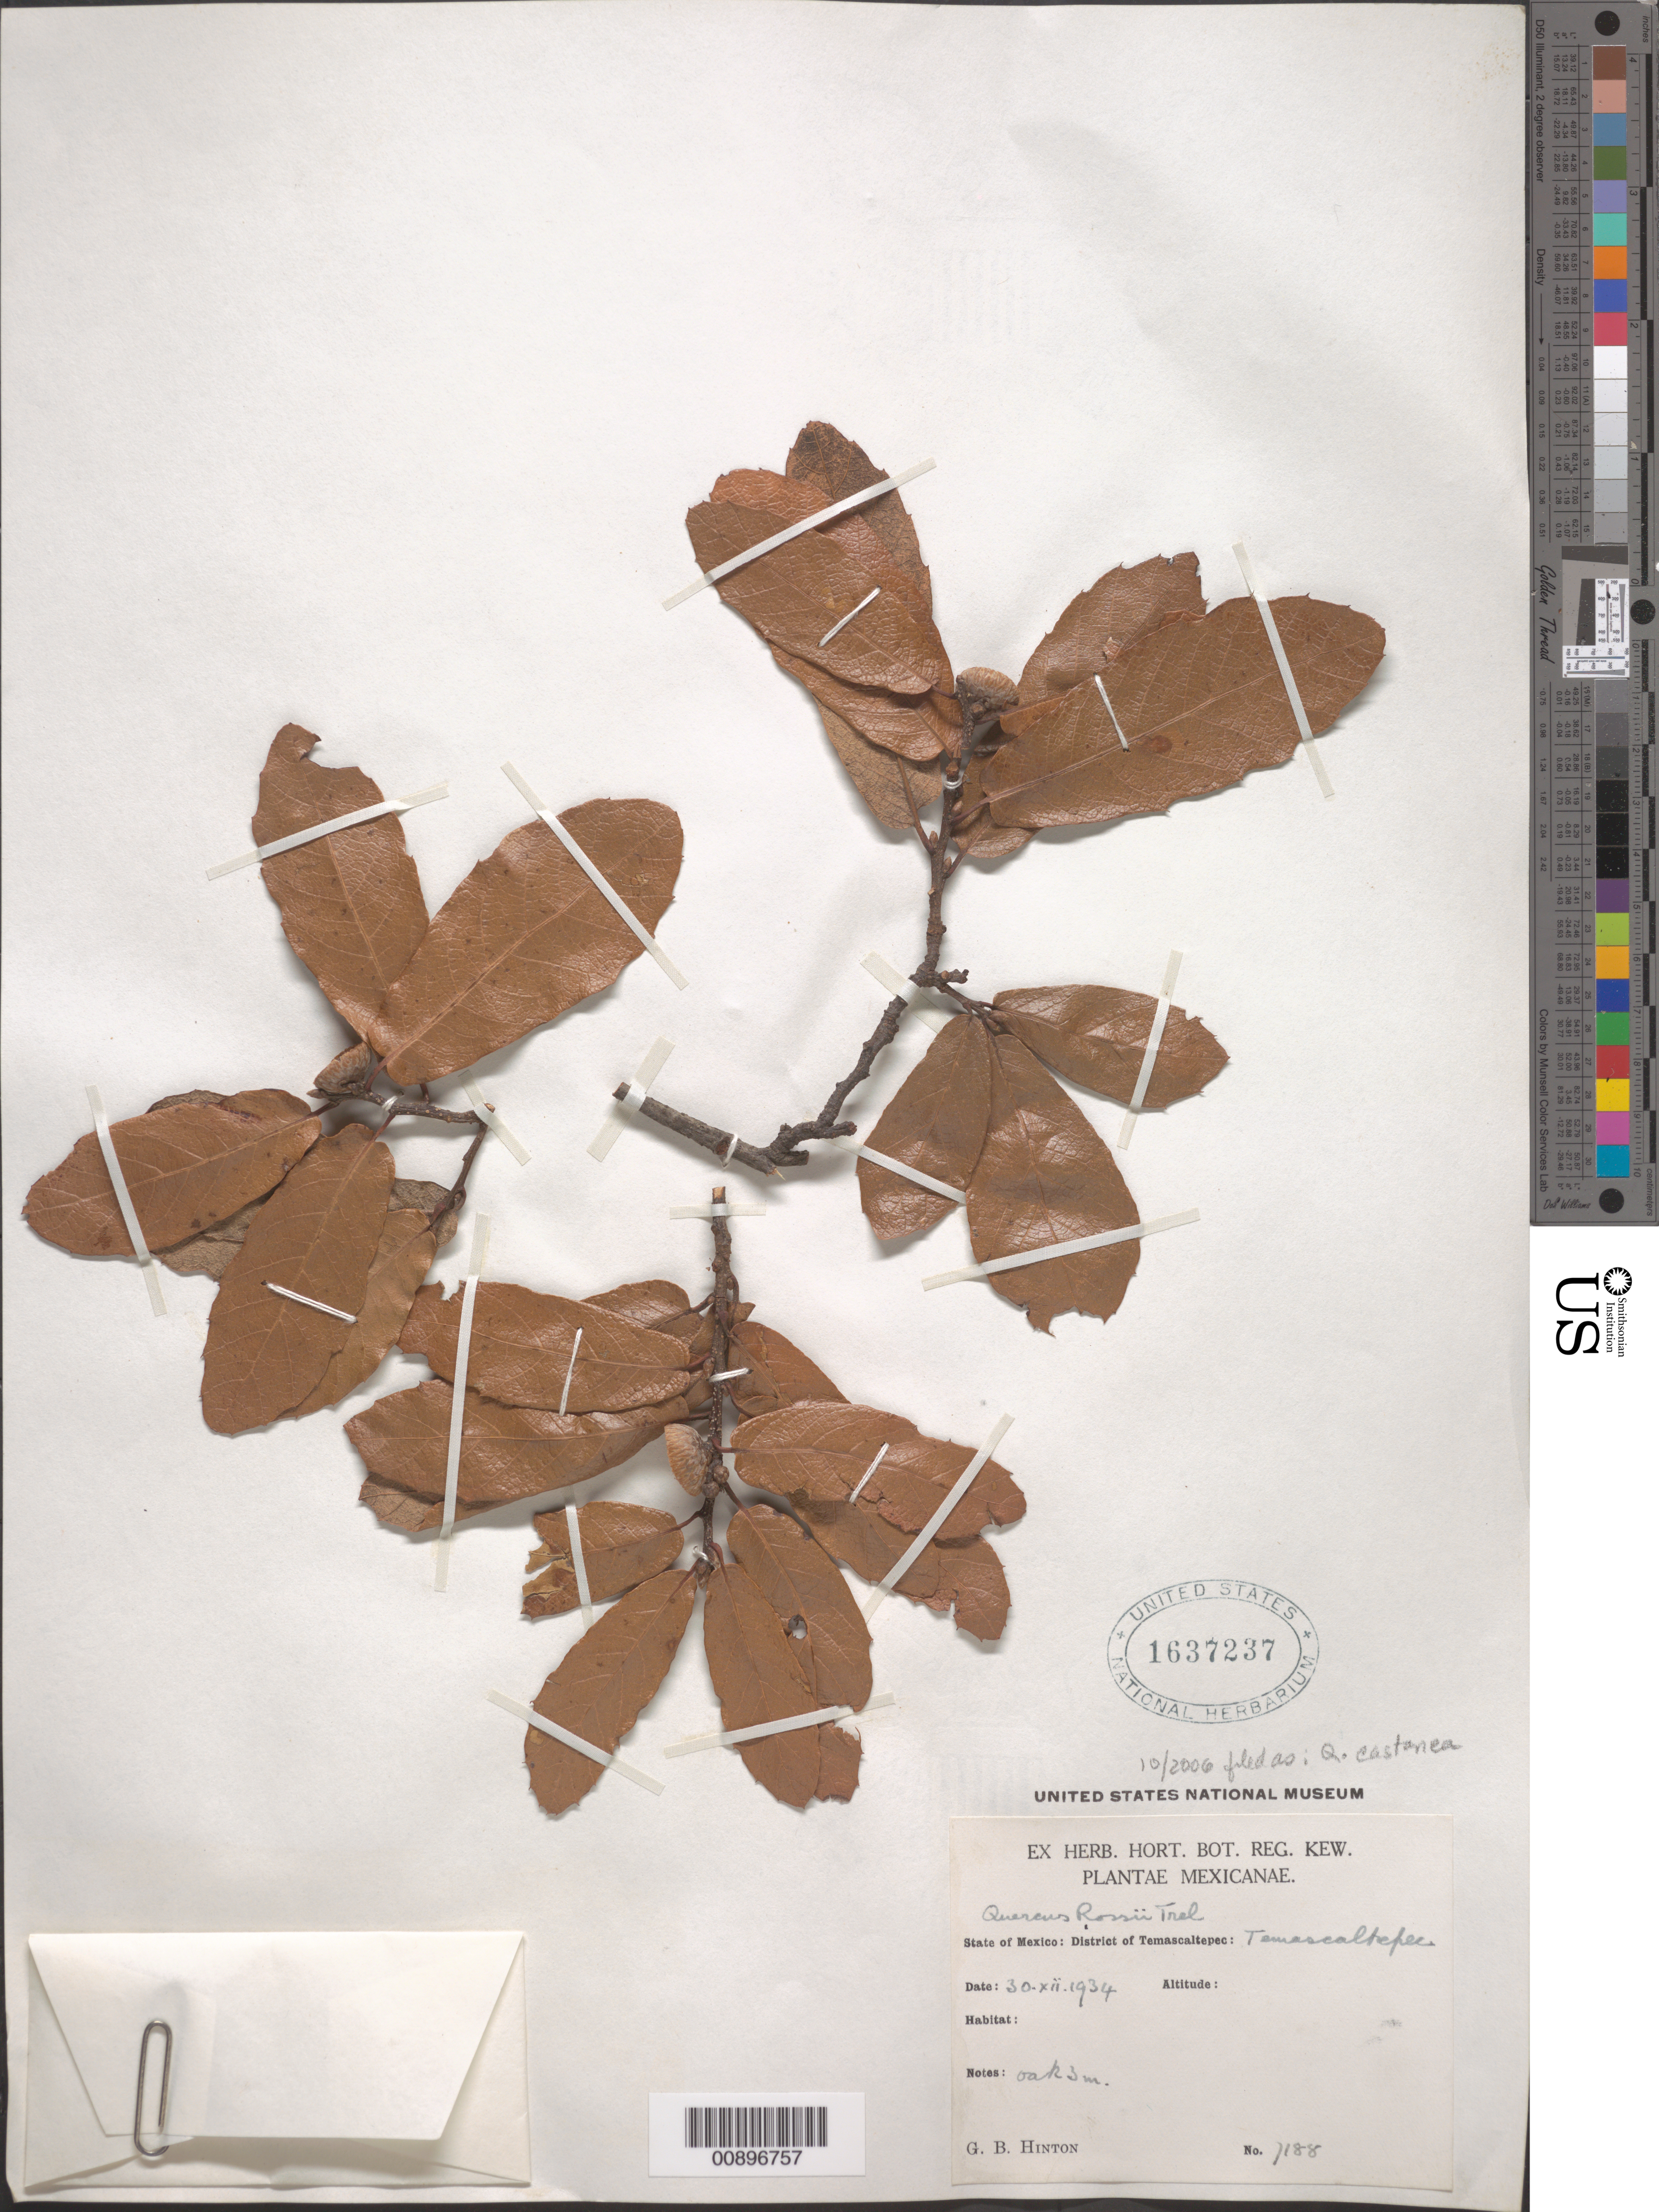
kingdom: Plantae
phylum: Tracheophyta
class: Magnoliopsida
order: Fagales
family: Fagaceae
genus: Quercus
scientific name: Quercus castanea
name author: Née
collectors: G. B. Hinton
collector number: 7188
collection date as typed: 30 Dec 1934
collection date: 1934-12-30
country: Mexico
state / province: México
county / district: Temascaltepec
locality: State of México: District of Temascaltepec: Temascaltepec.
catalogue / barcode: US 1637237